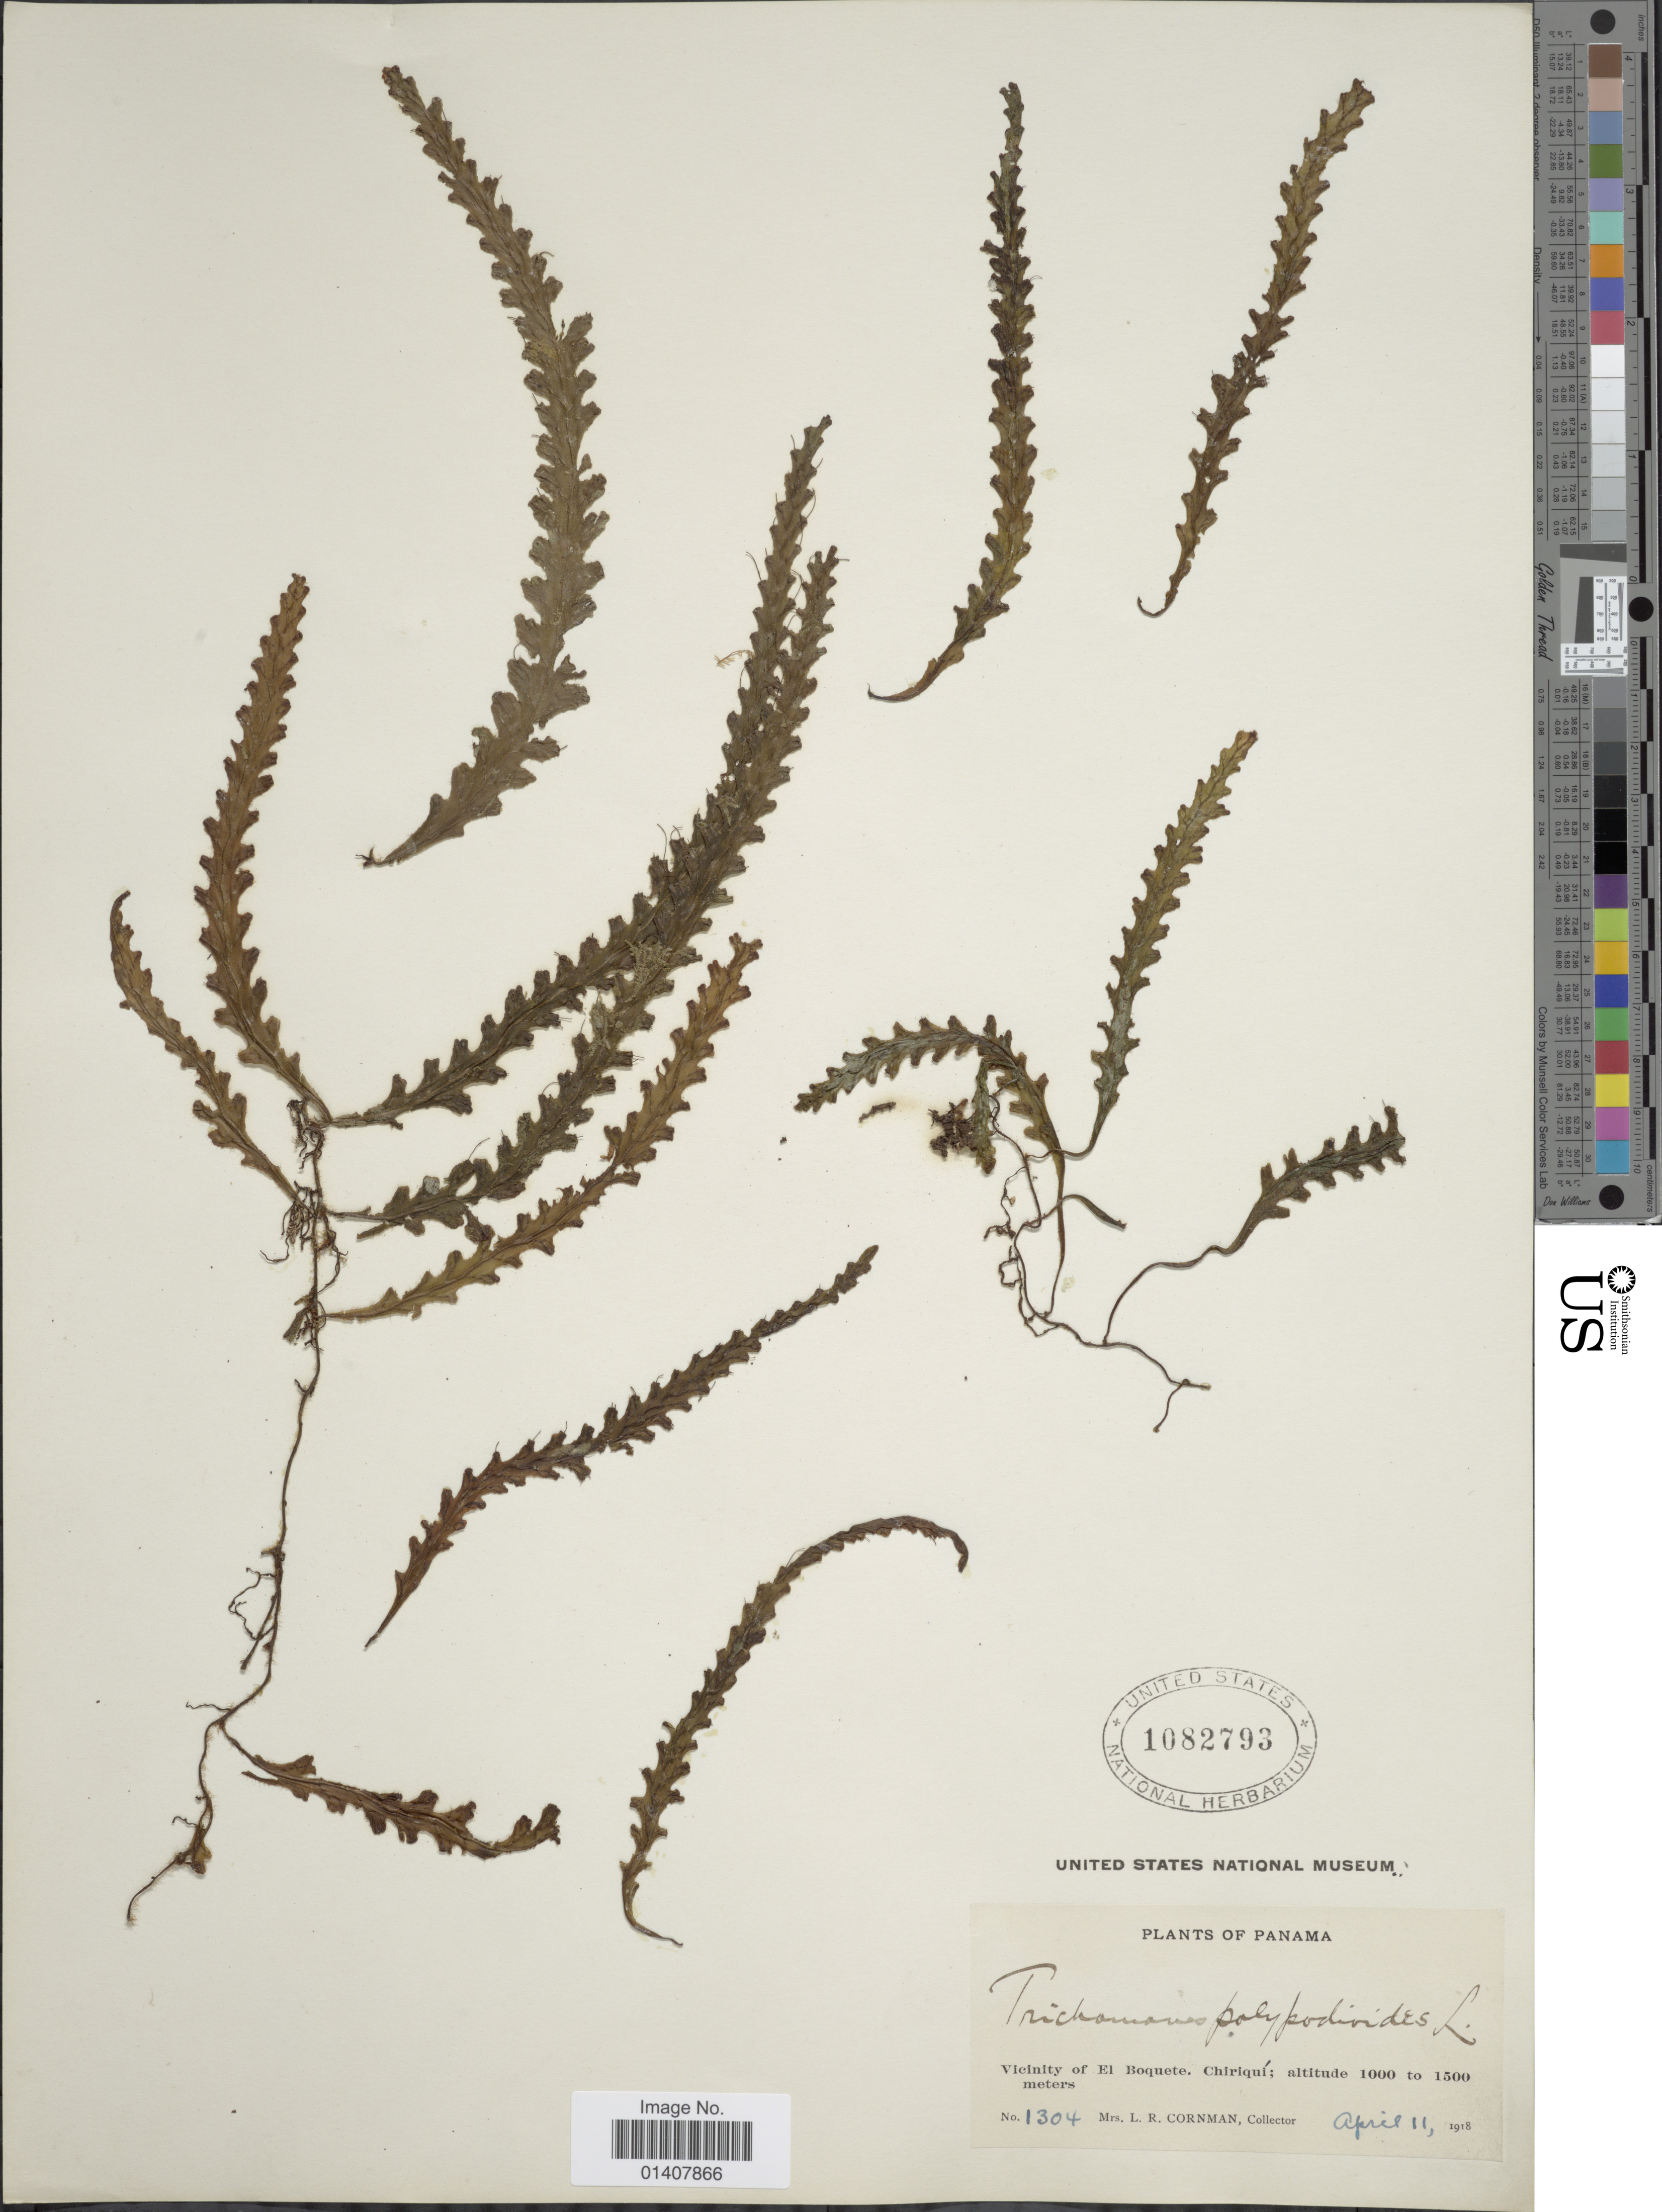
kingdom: Plantae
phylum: Tracheophyta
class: Polypodiopsida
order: Hymenophyllales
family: Hymenophyllaceae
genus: Trichomanes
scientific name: Trichomanes polypodioides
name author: L.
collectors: L. Cornman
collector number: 1304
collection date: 1918-04-11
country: Panama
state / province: Chiriqui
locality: Vicinity of El Boquete, Chiriqui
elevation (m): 1000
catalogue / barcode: US 1082793